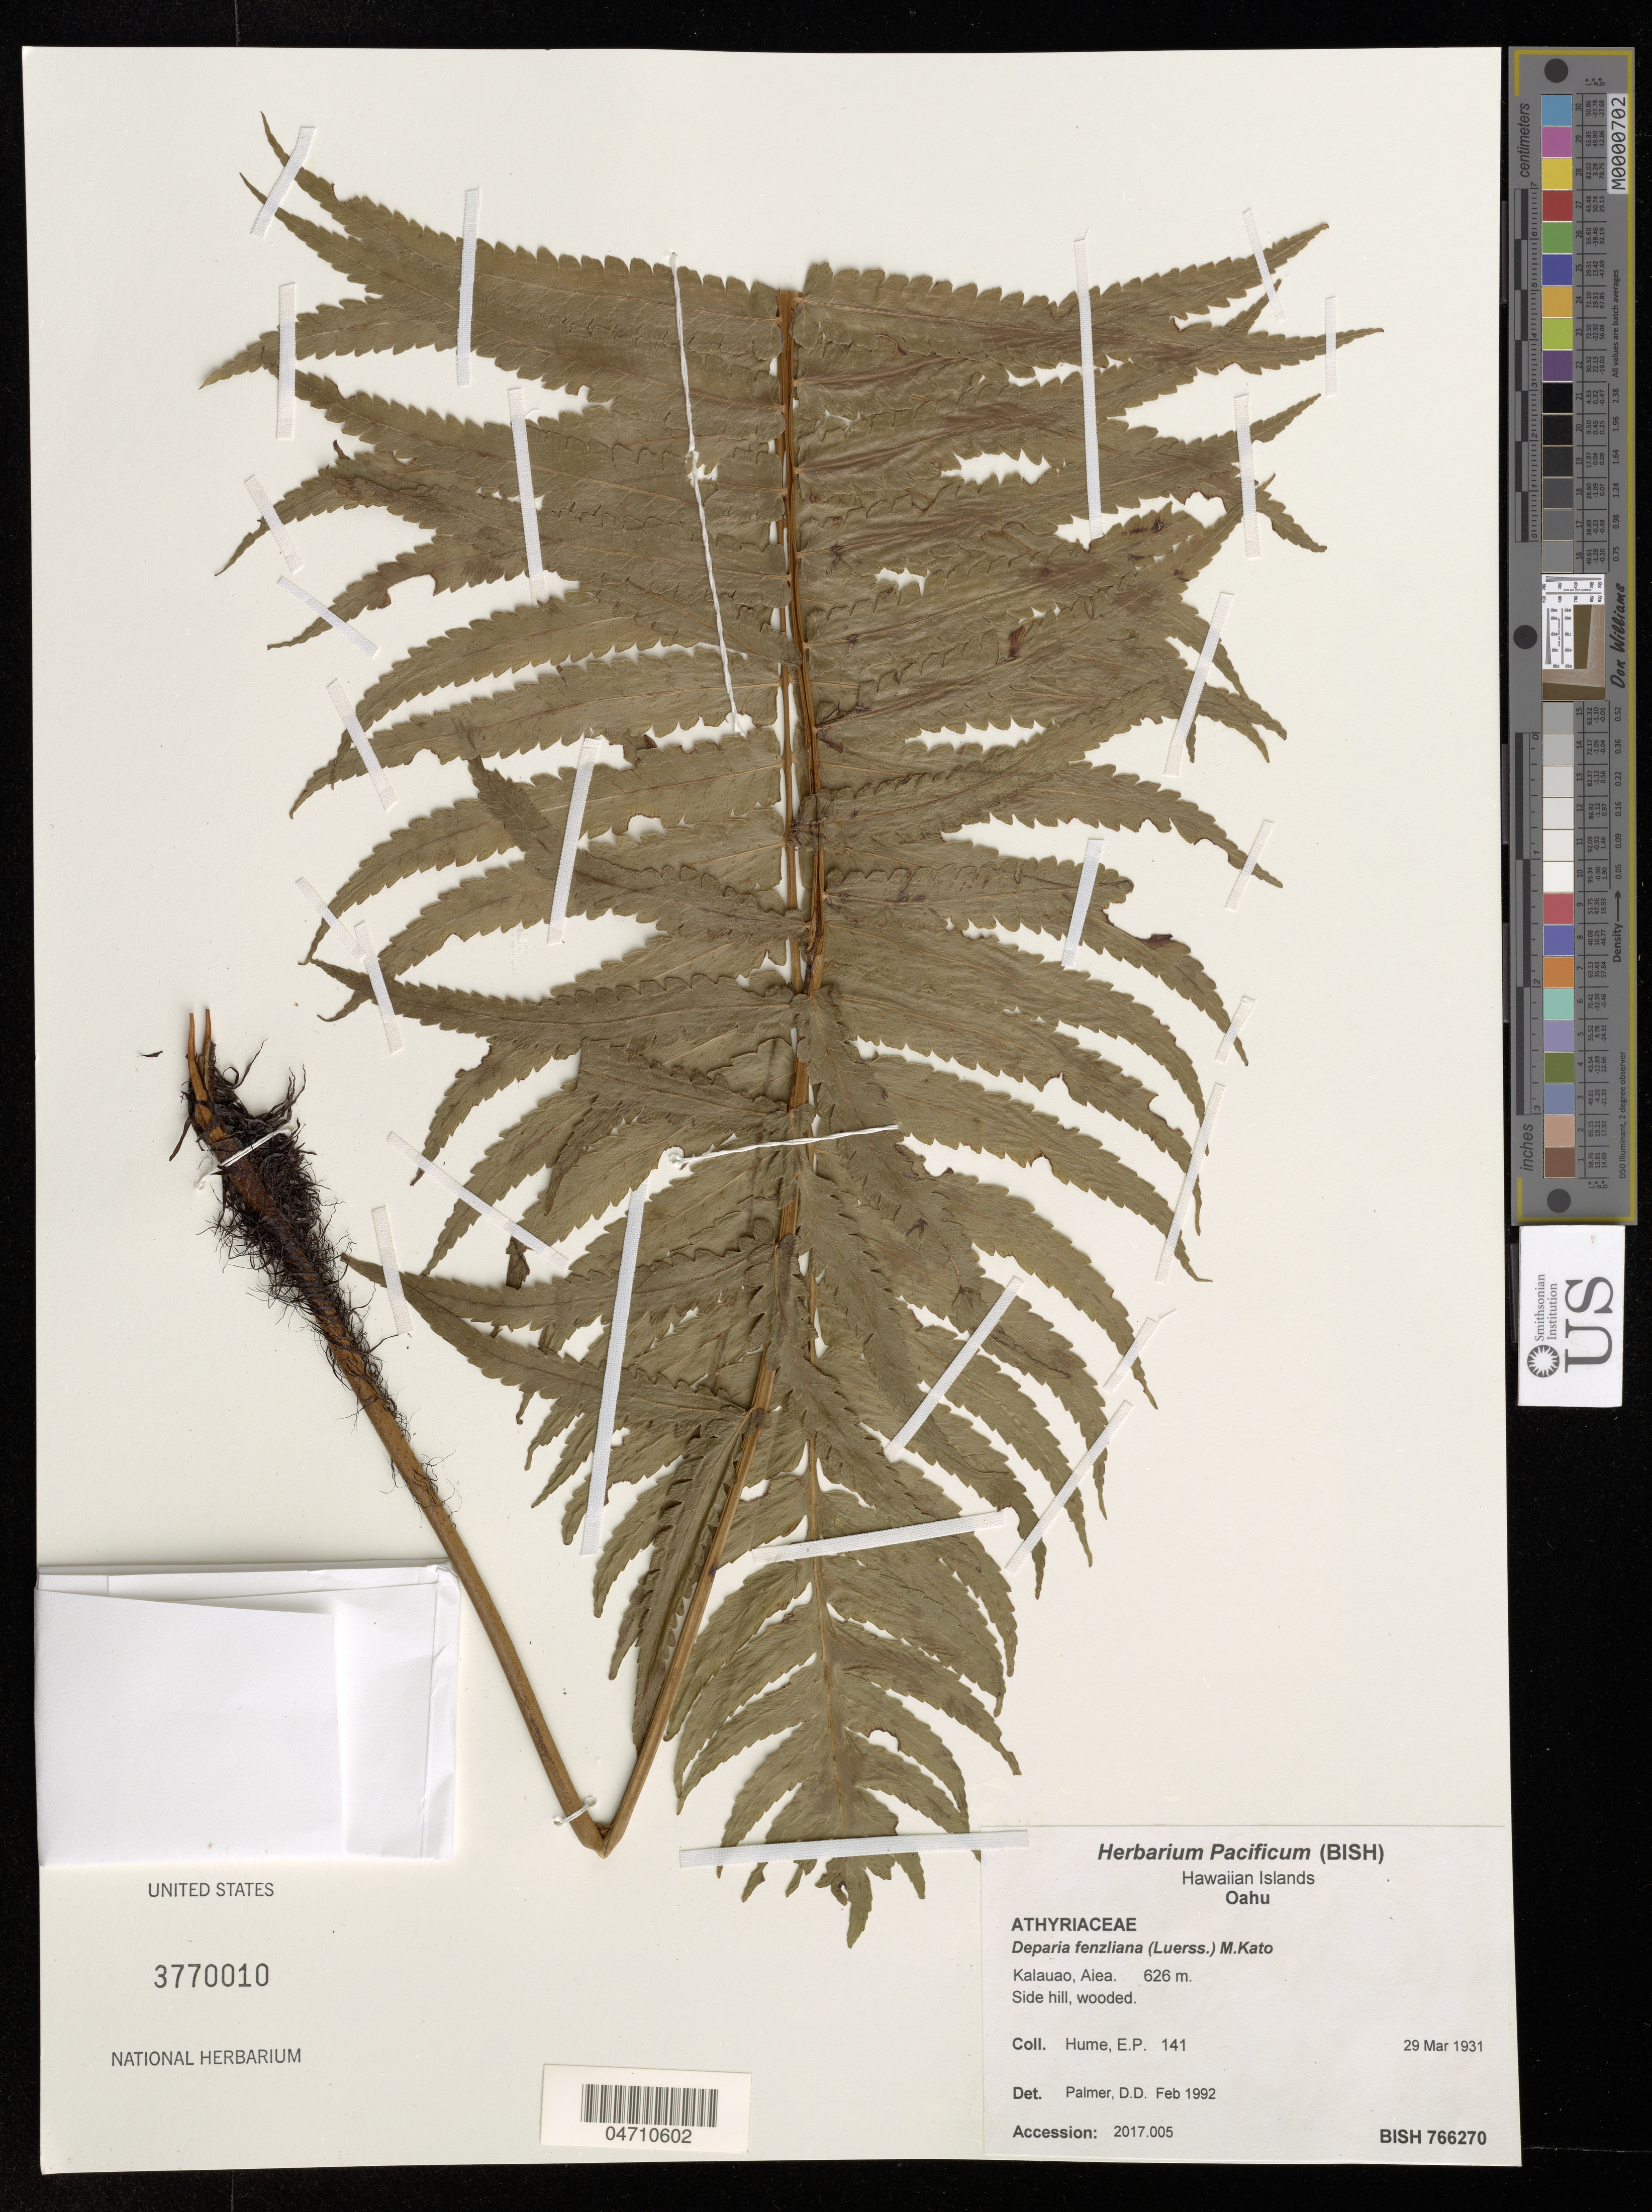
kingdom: Plantae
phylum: Tracheophyta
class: Polypodiopsida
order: Polypodiales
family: Athyriaceae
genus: Deparia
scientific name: Deparia fenzliana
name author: (Luerss.) M. Kato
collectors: E. P. Hume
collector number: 141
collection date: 1931-03-29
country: United States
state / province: Hawaii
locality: Hawaiian Islands. Oahu. Kalauao, Aiea.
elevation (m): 626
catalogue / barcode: US 3770010